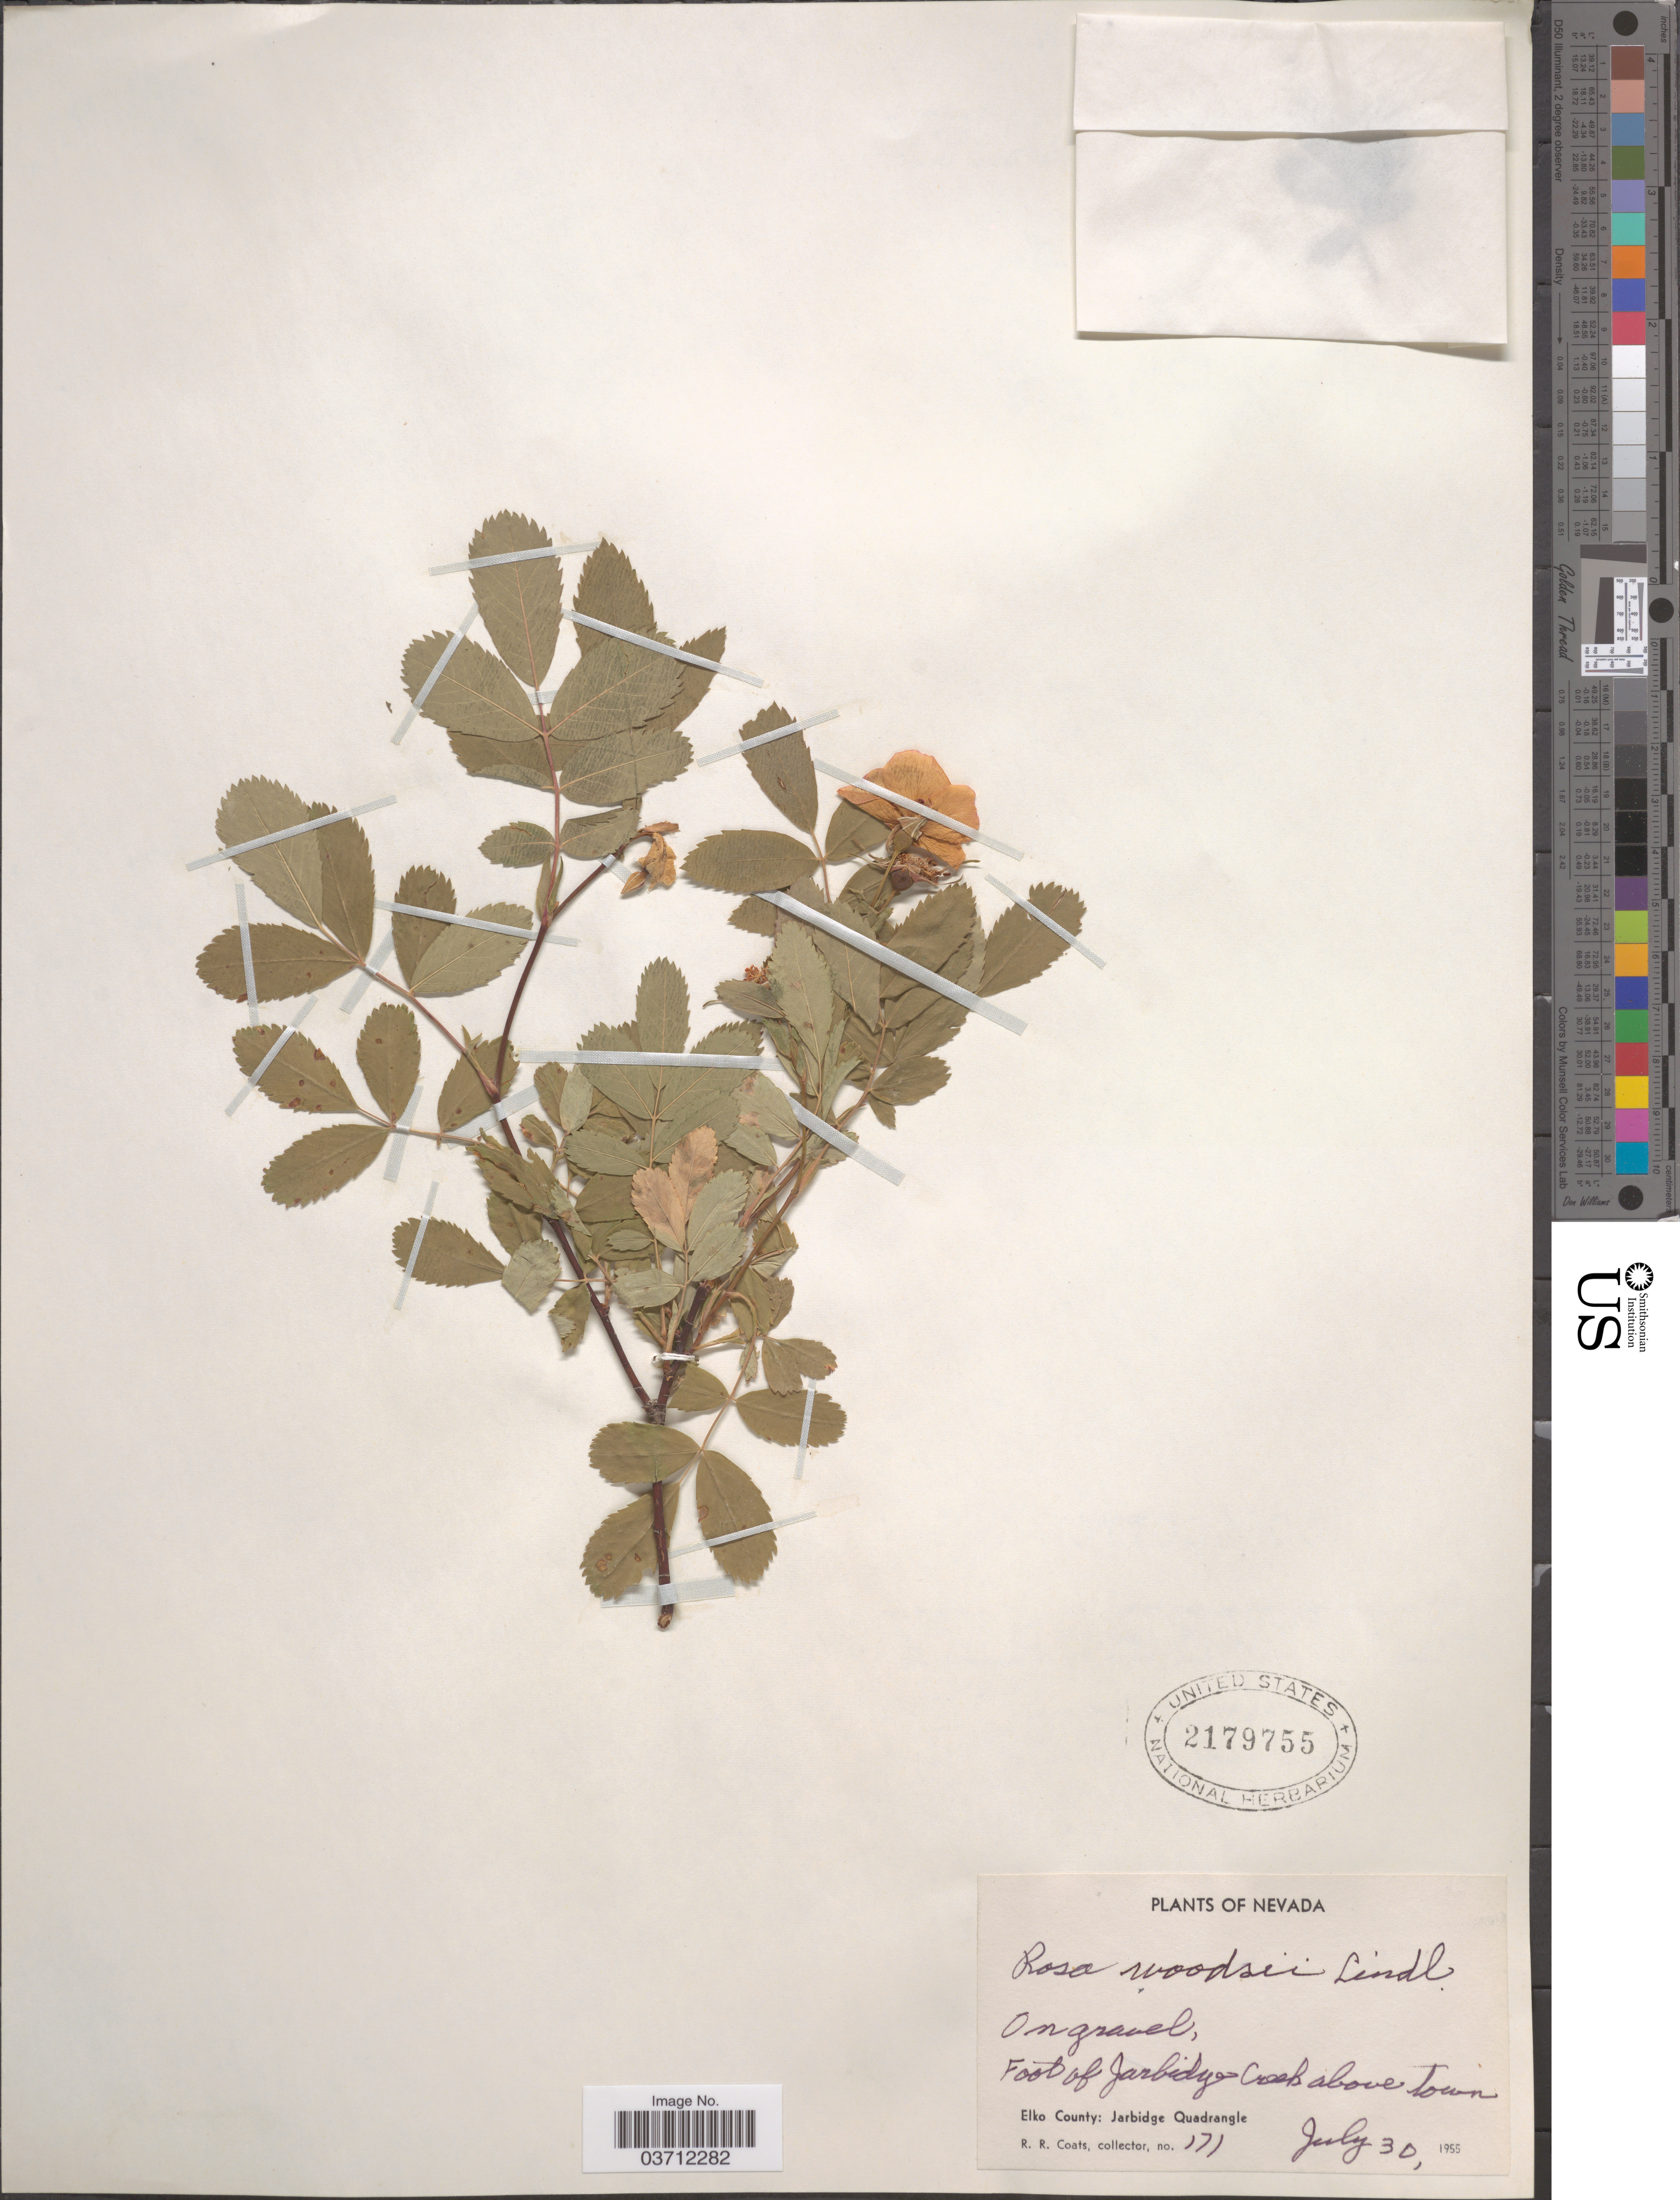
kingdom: Plantae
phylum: Tracheophyta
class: Magnoliopsida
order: Rosales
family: Rosaceae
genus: Rosa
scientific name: Rosa woodsii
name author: Lindl.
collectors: R. Coats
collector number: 171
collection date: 1955-07-30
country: United States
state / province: Nevada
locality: Foot of Jarbidge Creek above Town. Elko County: Jarbidge Quadrangle.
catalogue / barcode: US 2179755